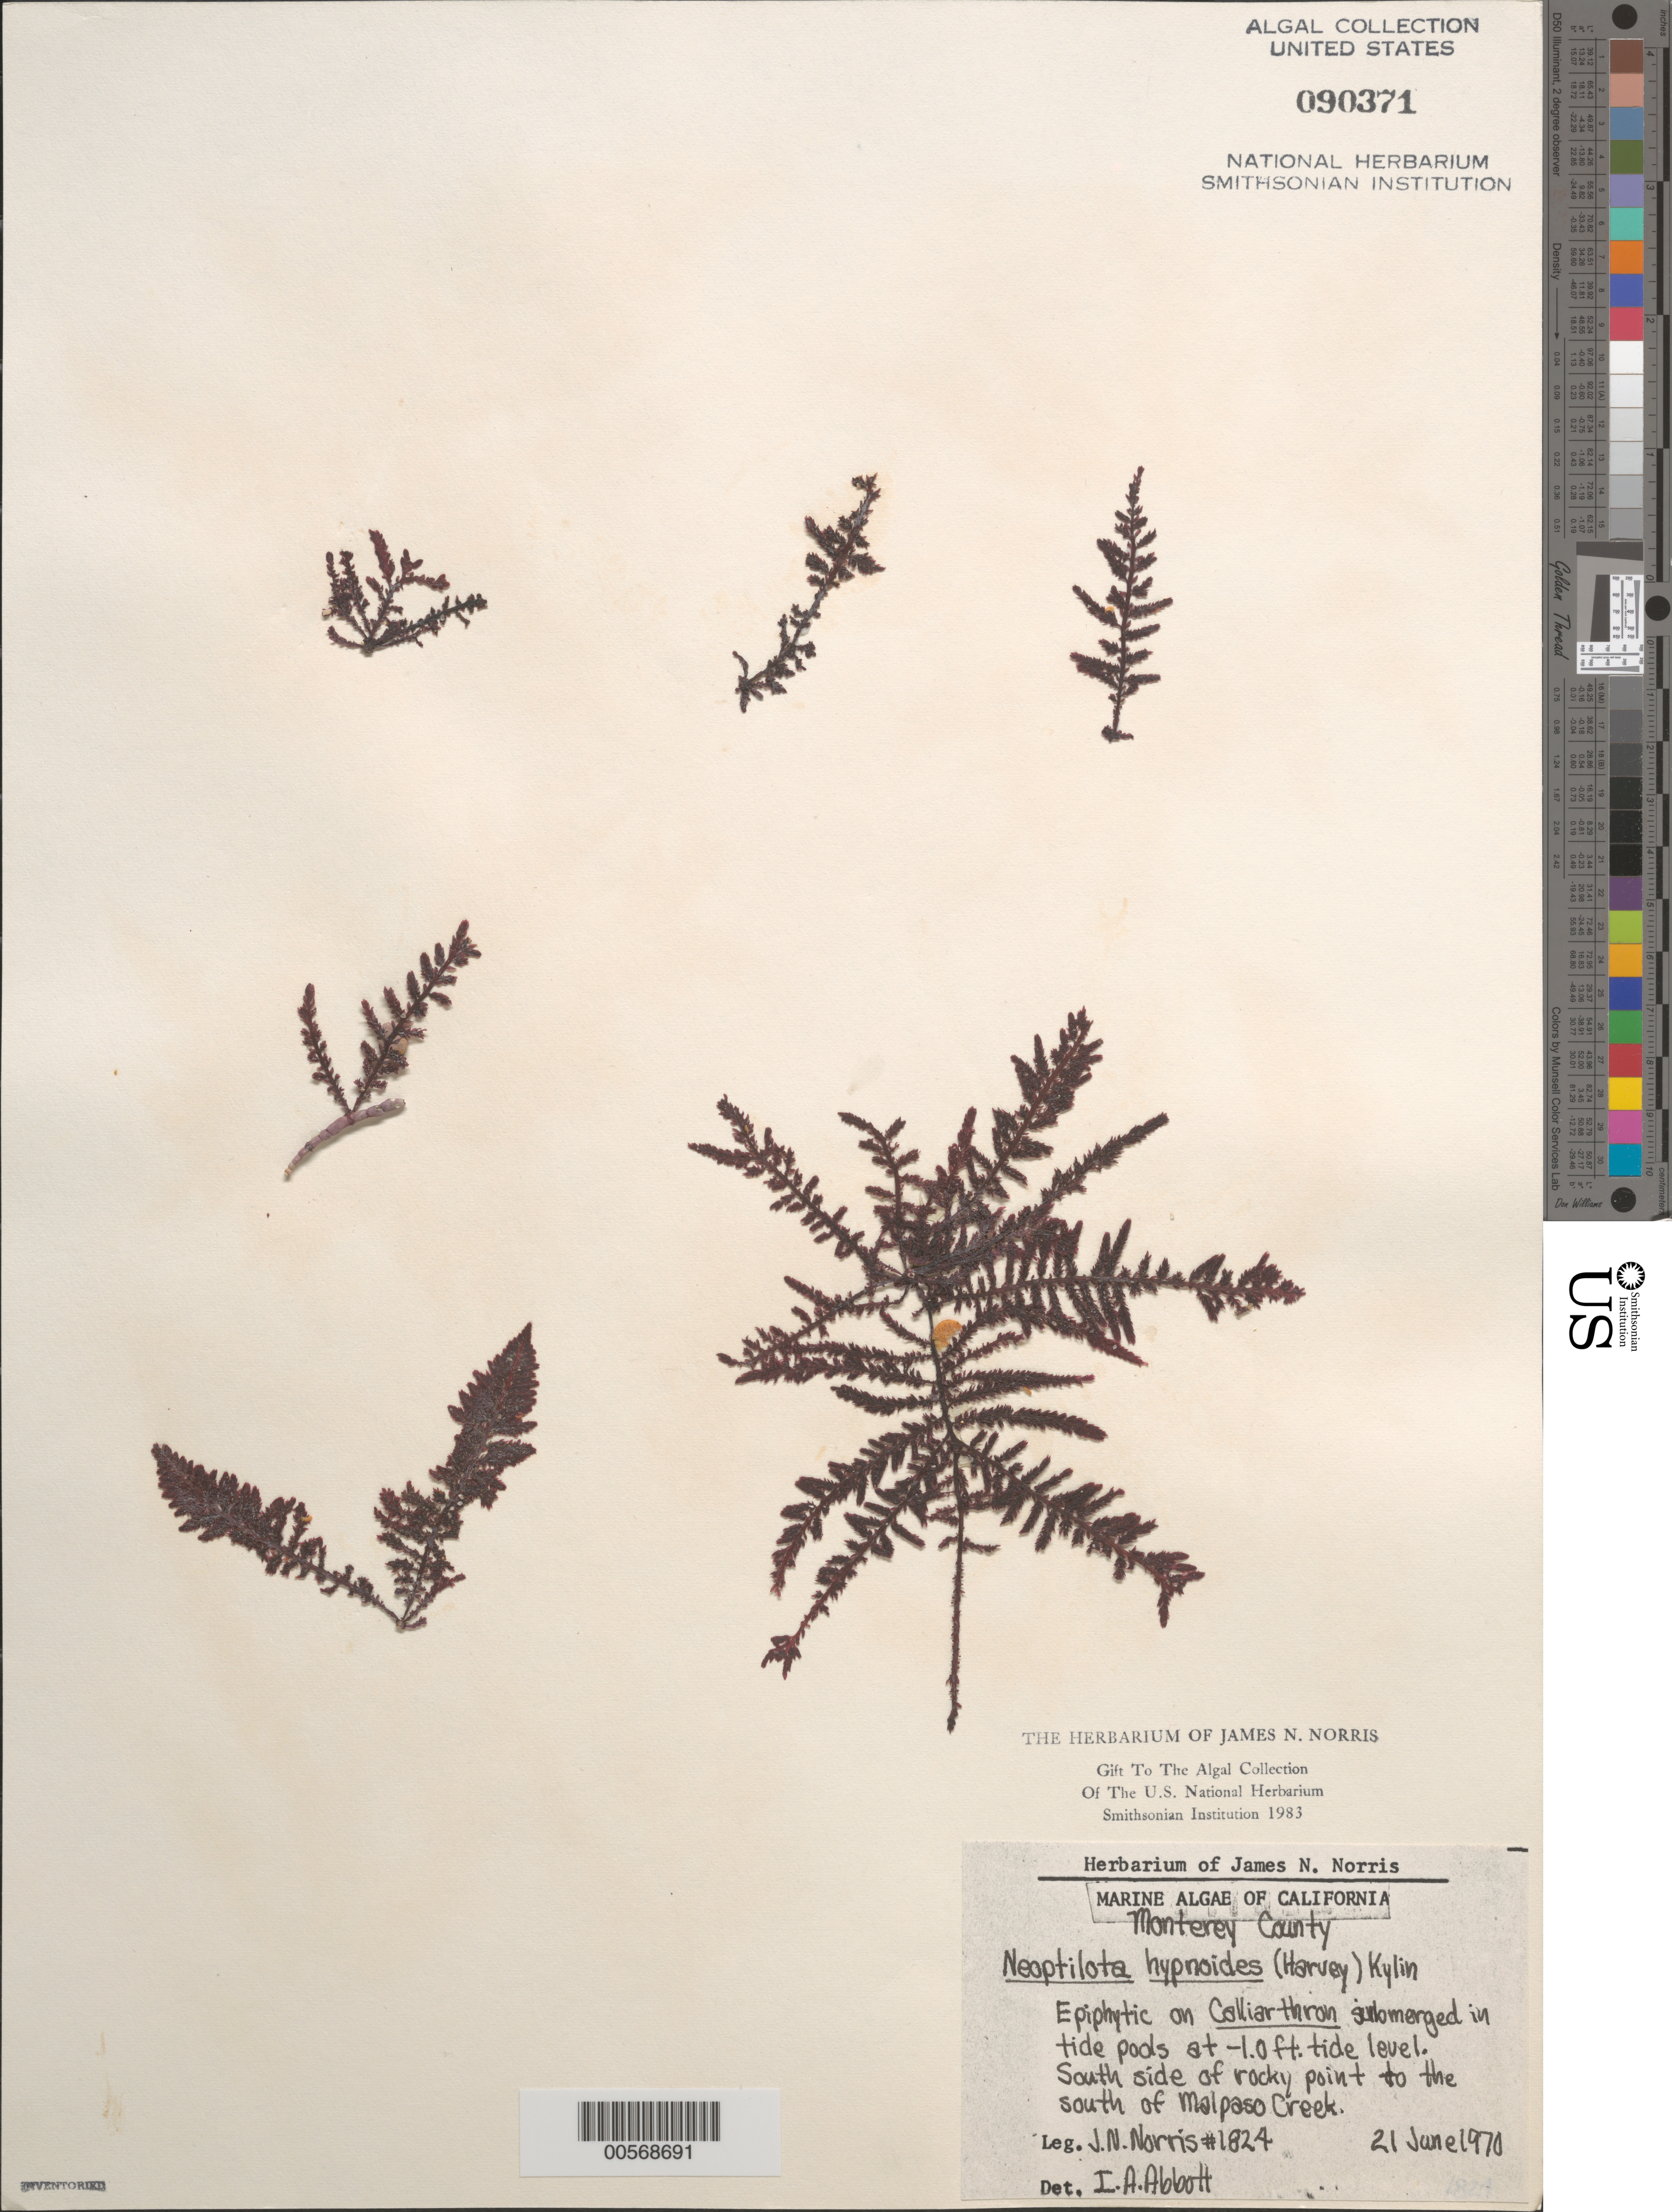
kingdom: Plantae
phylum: Rhodophyta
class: Florideophyceae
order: Ceramiales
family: Wrangeliaceae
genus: Ptilota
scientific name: Ptilota hypnoides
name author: Harv. in Hook. & Arn.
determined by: Algae name updating Project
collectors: J. N. Norris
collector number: JN-1824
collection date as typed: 21 Jun 1970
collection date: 1970-06-21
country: United States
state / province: California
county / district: Monterey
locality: South of Malpaso Creek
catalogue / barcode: US 90371